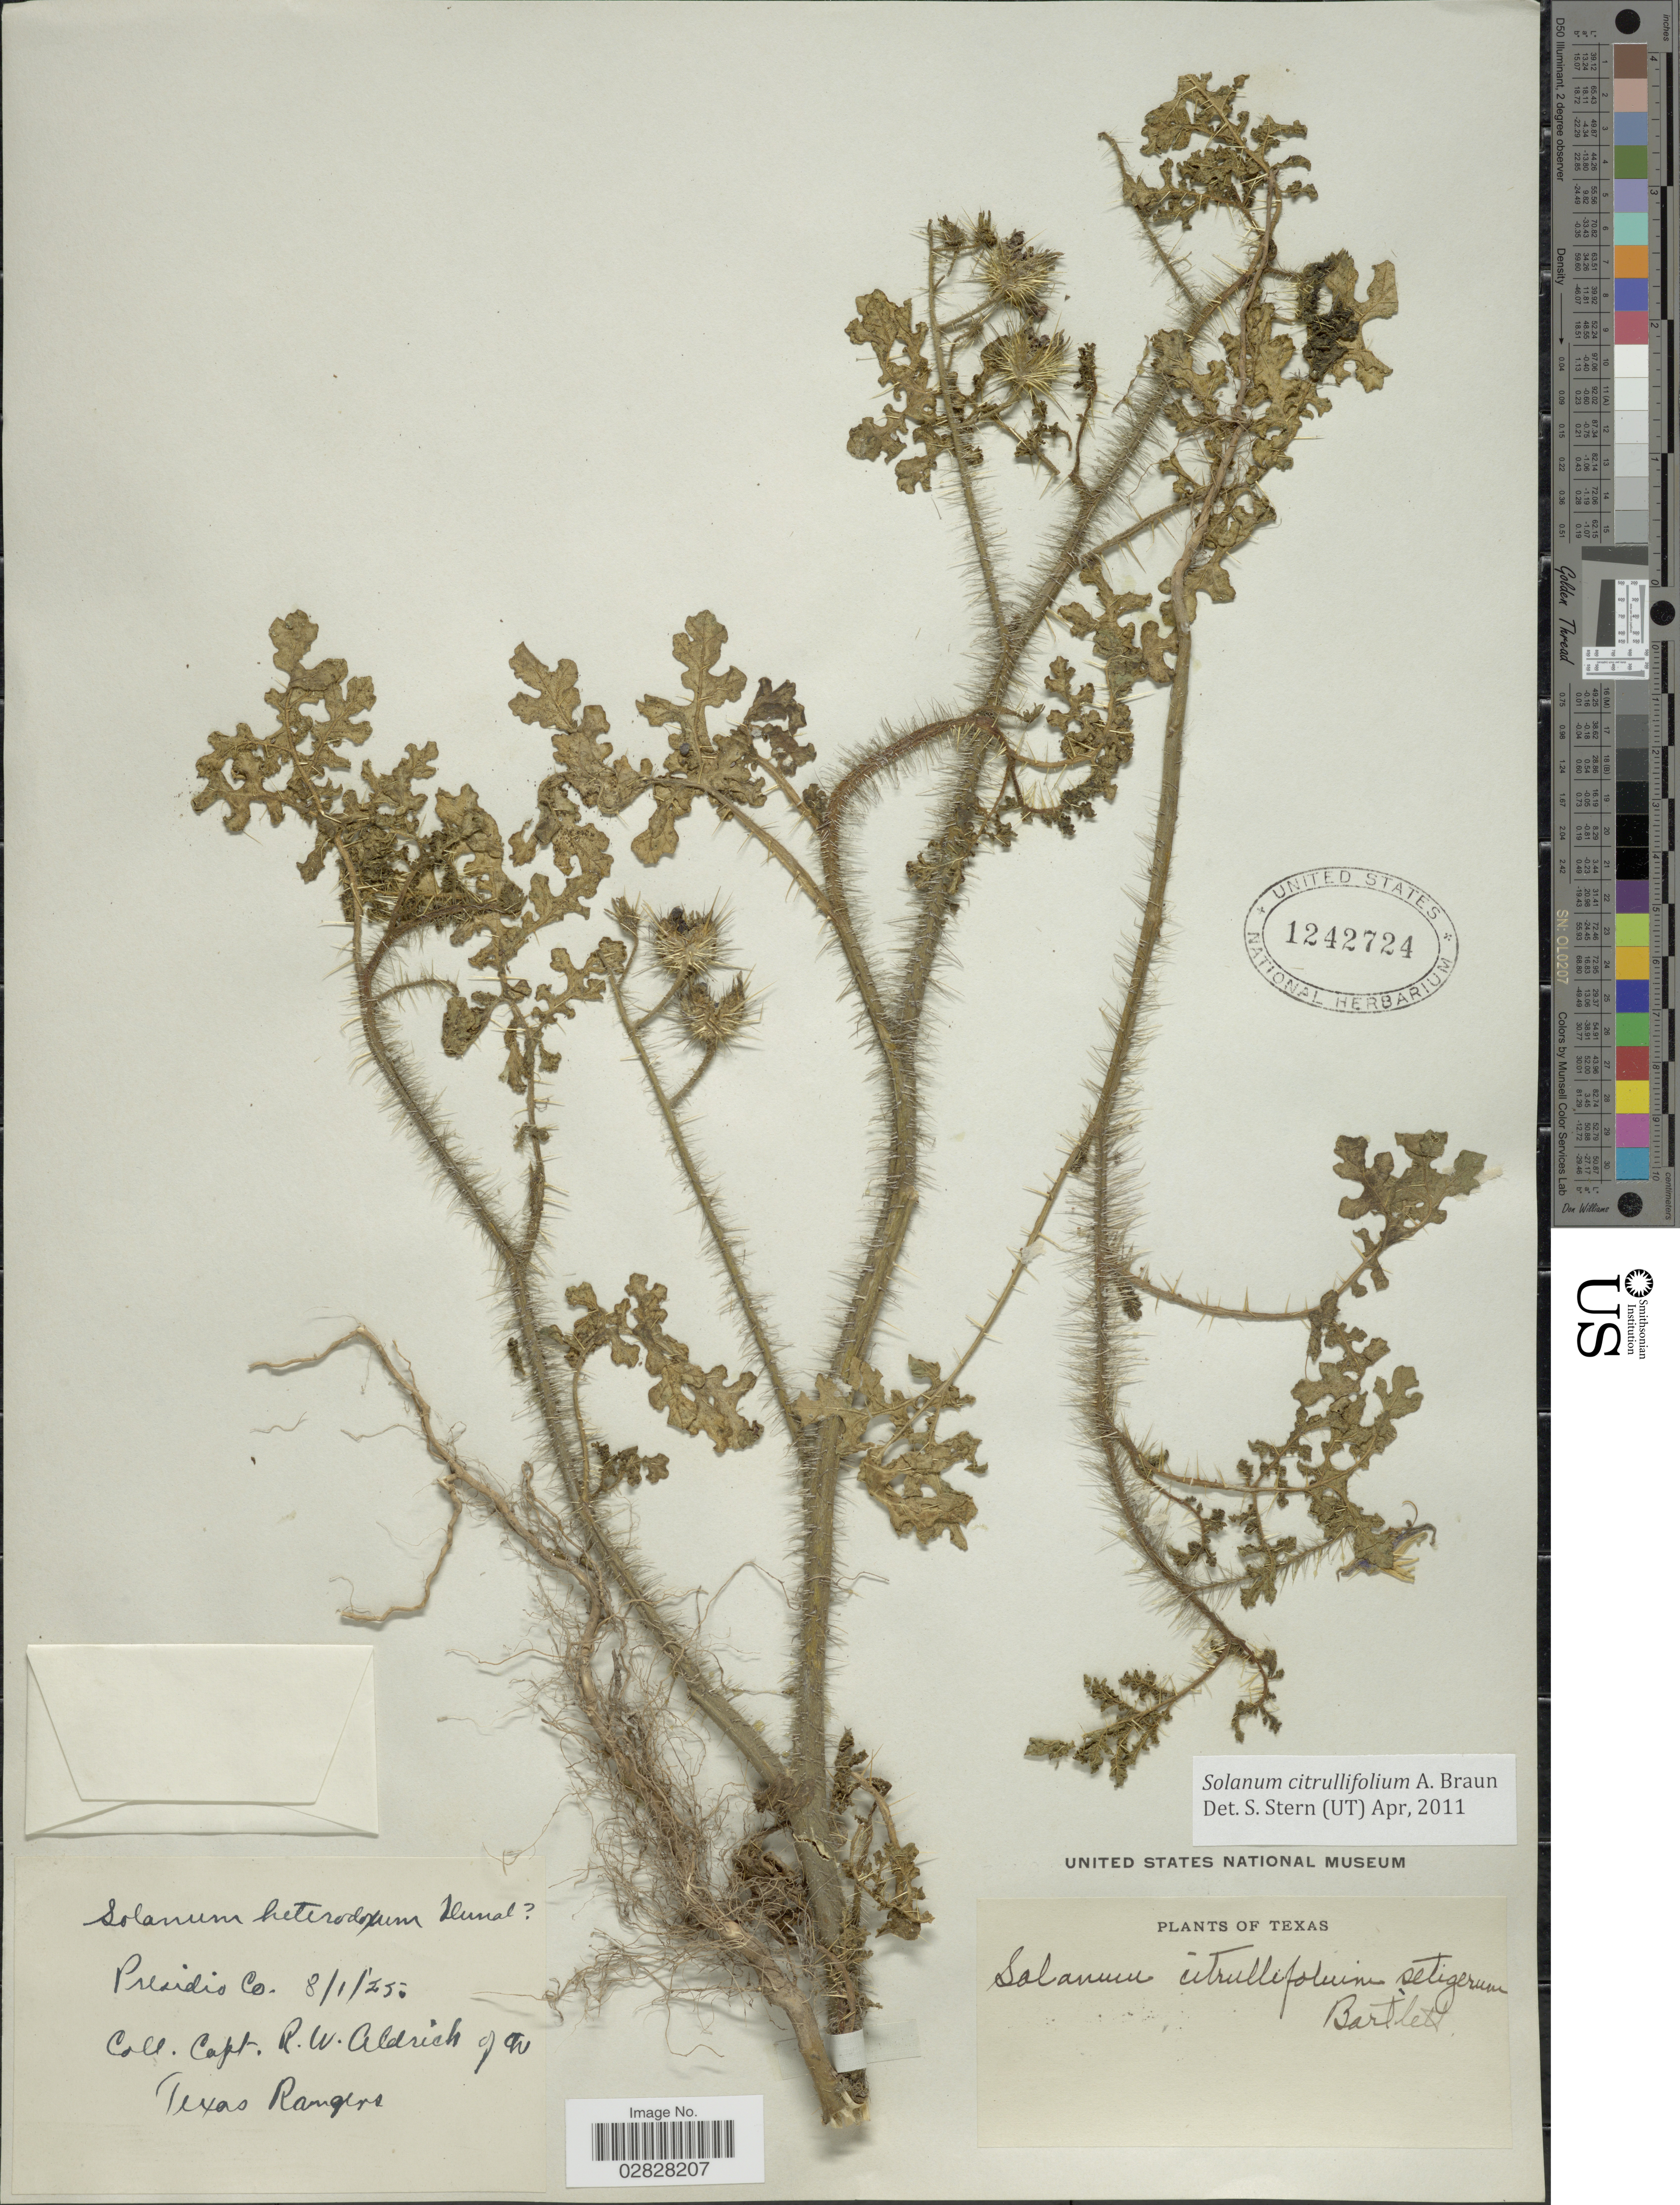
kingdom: Plantae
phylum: Tracheophyta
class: Magnoliopsida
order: Solanales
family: Solanaceae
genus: Solanum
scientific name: Solanum citrullifolium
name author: A. Braun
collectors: C. Aldrich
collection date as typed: Transcribed d/m/y: 1/8/25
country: United States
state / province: Texas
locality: Presidio Co. Texas Rangers.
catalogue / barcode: US 1242724